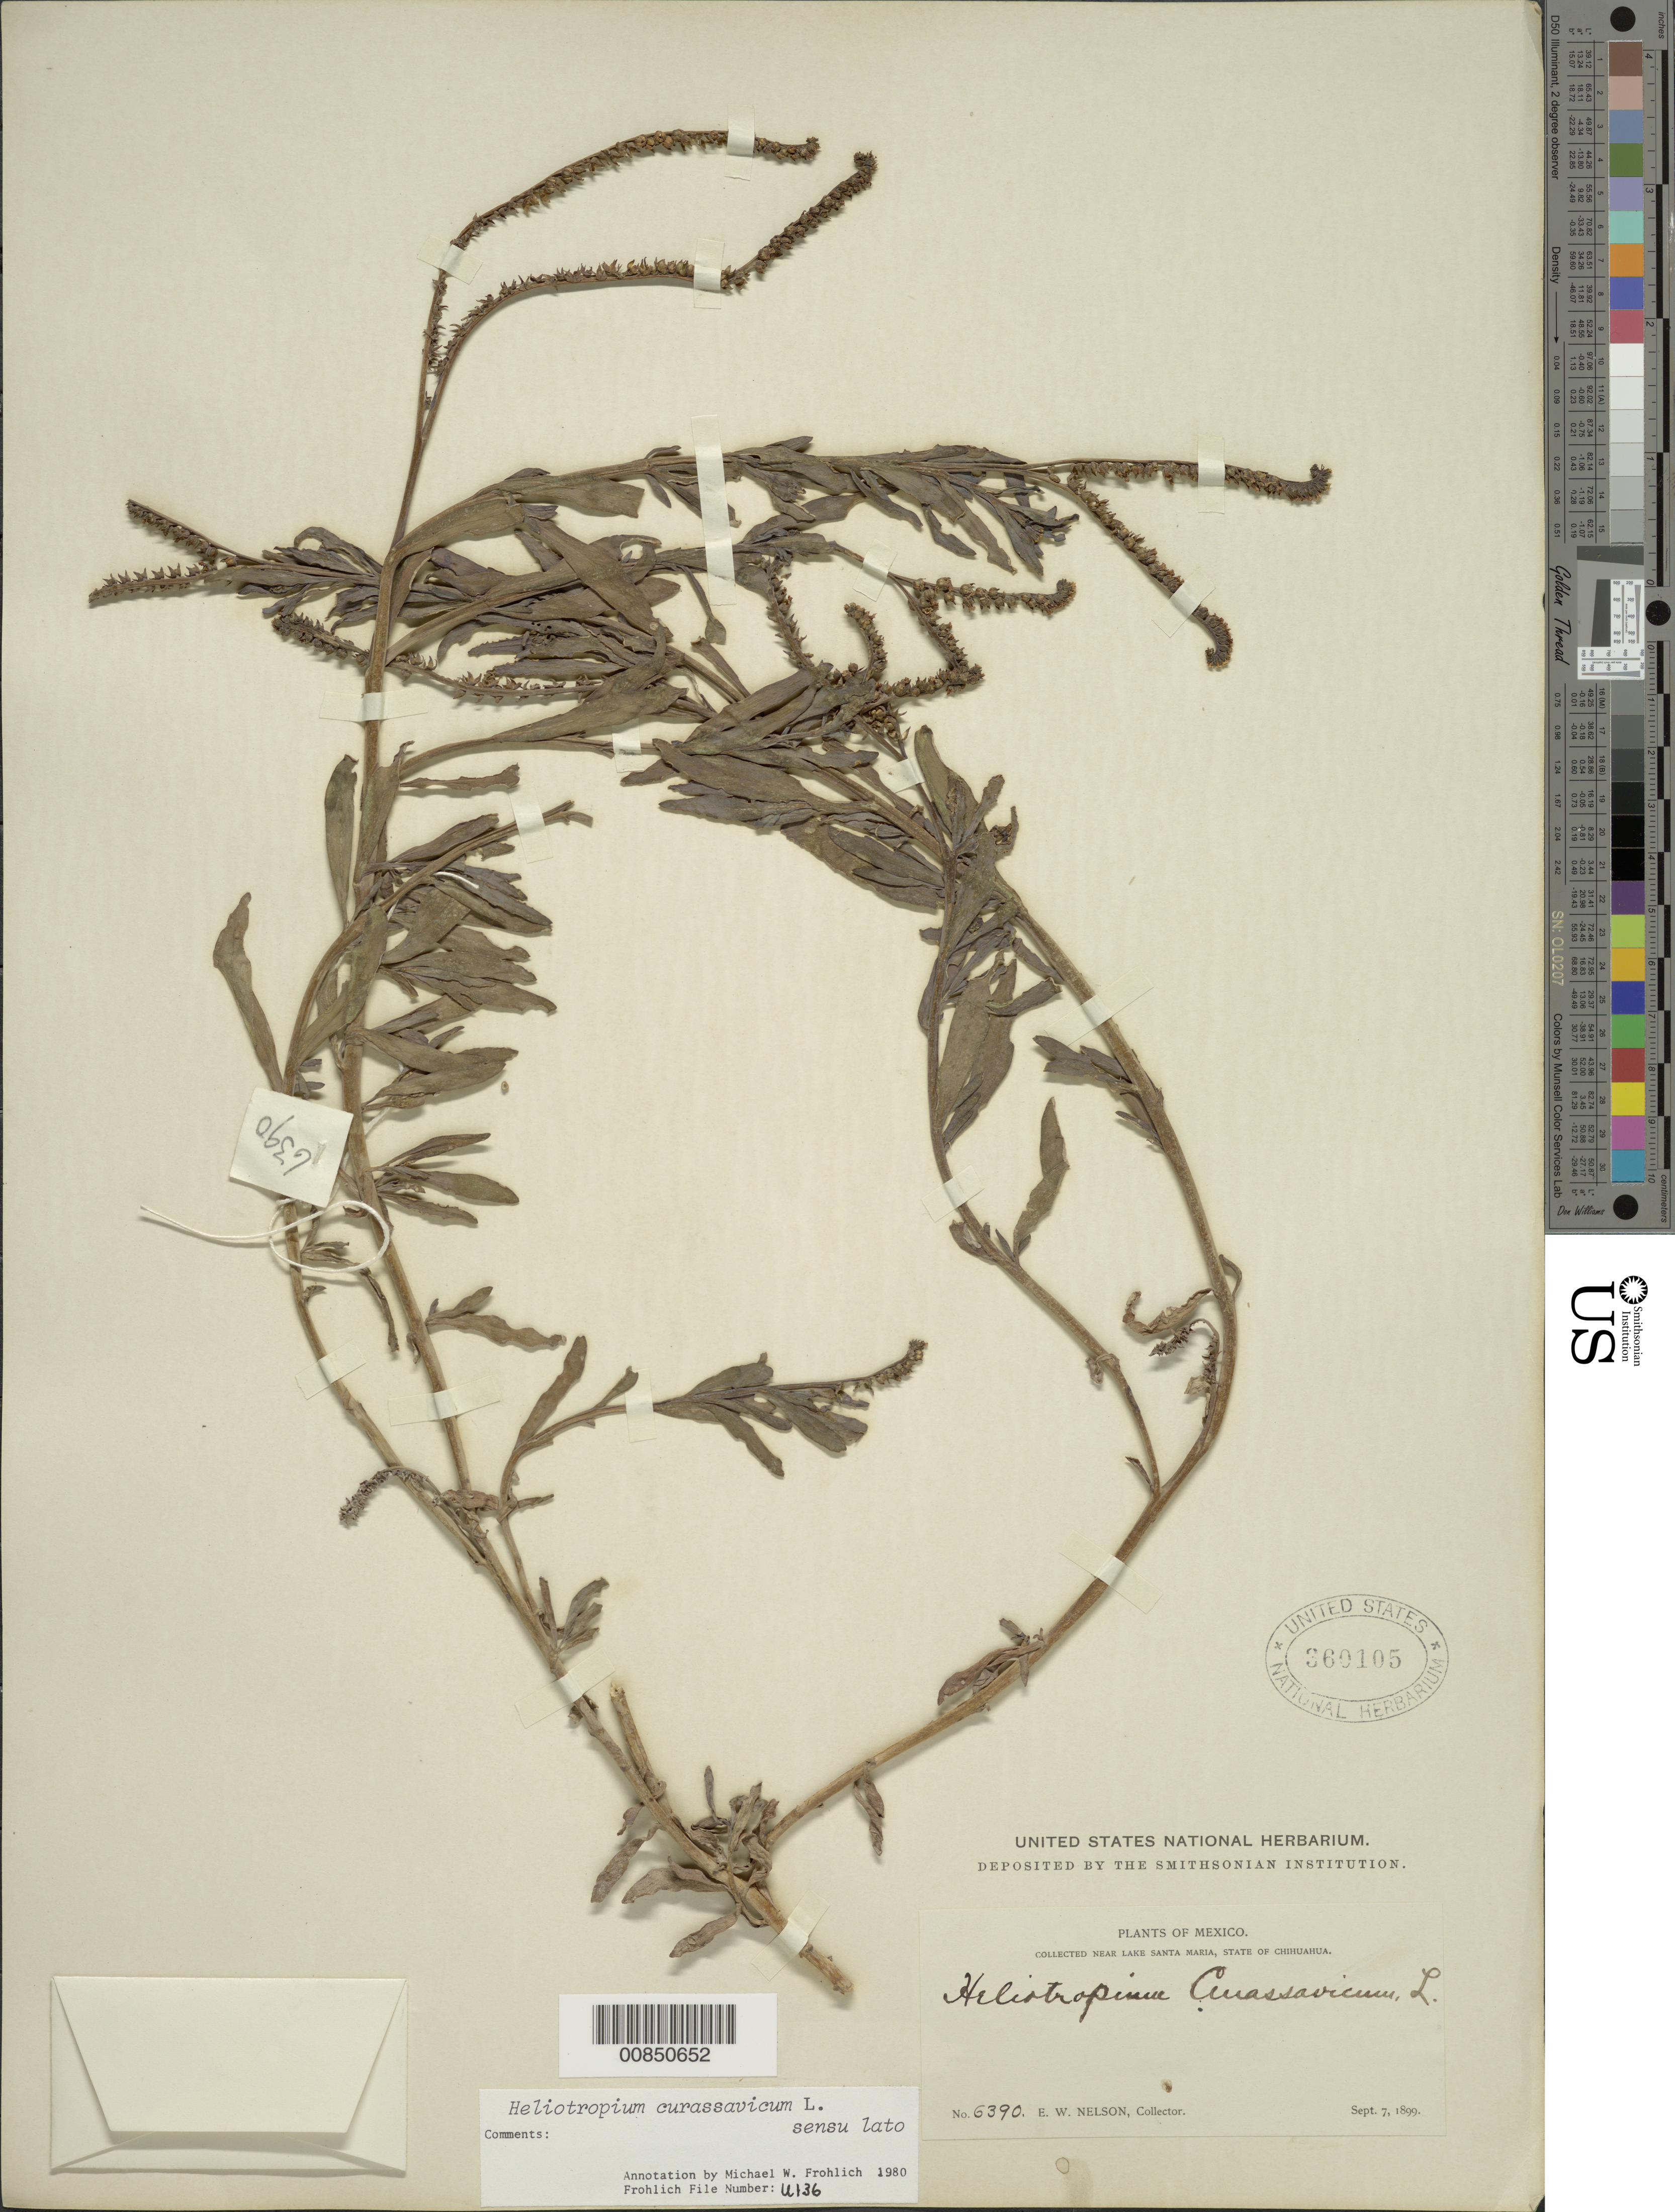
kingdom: Plantae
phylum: Tracheophyta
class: Magnoliopsida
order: Boraginales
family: Heliotropiaceae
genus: Heliotropium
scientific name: Heliotropium curassavicum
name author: L.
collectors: E. W. Nelson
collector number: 6390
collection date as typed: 07 Sep 1899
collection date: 1899-09-07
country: Mexico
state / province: Chihuahua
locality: Near Lake Santa María, Chihuahua.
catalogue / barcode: US 360105